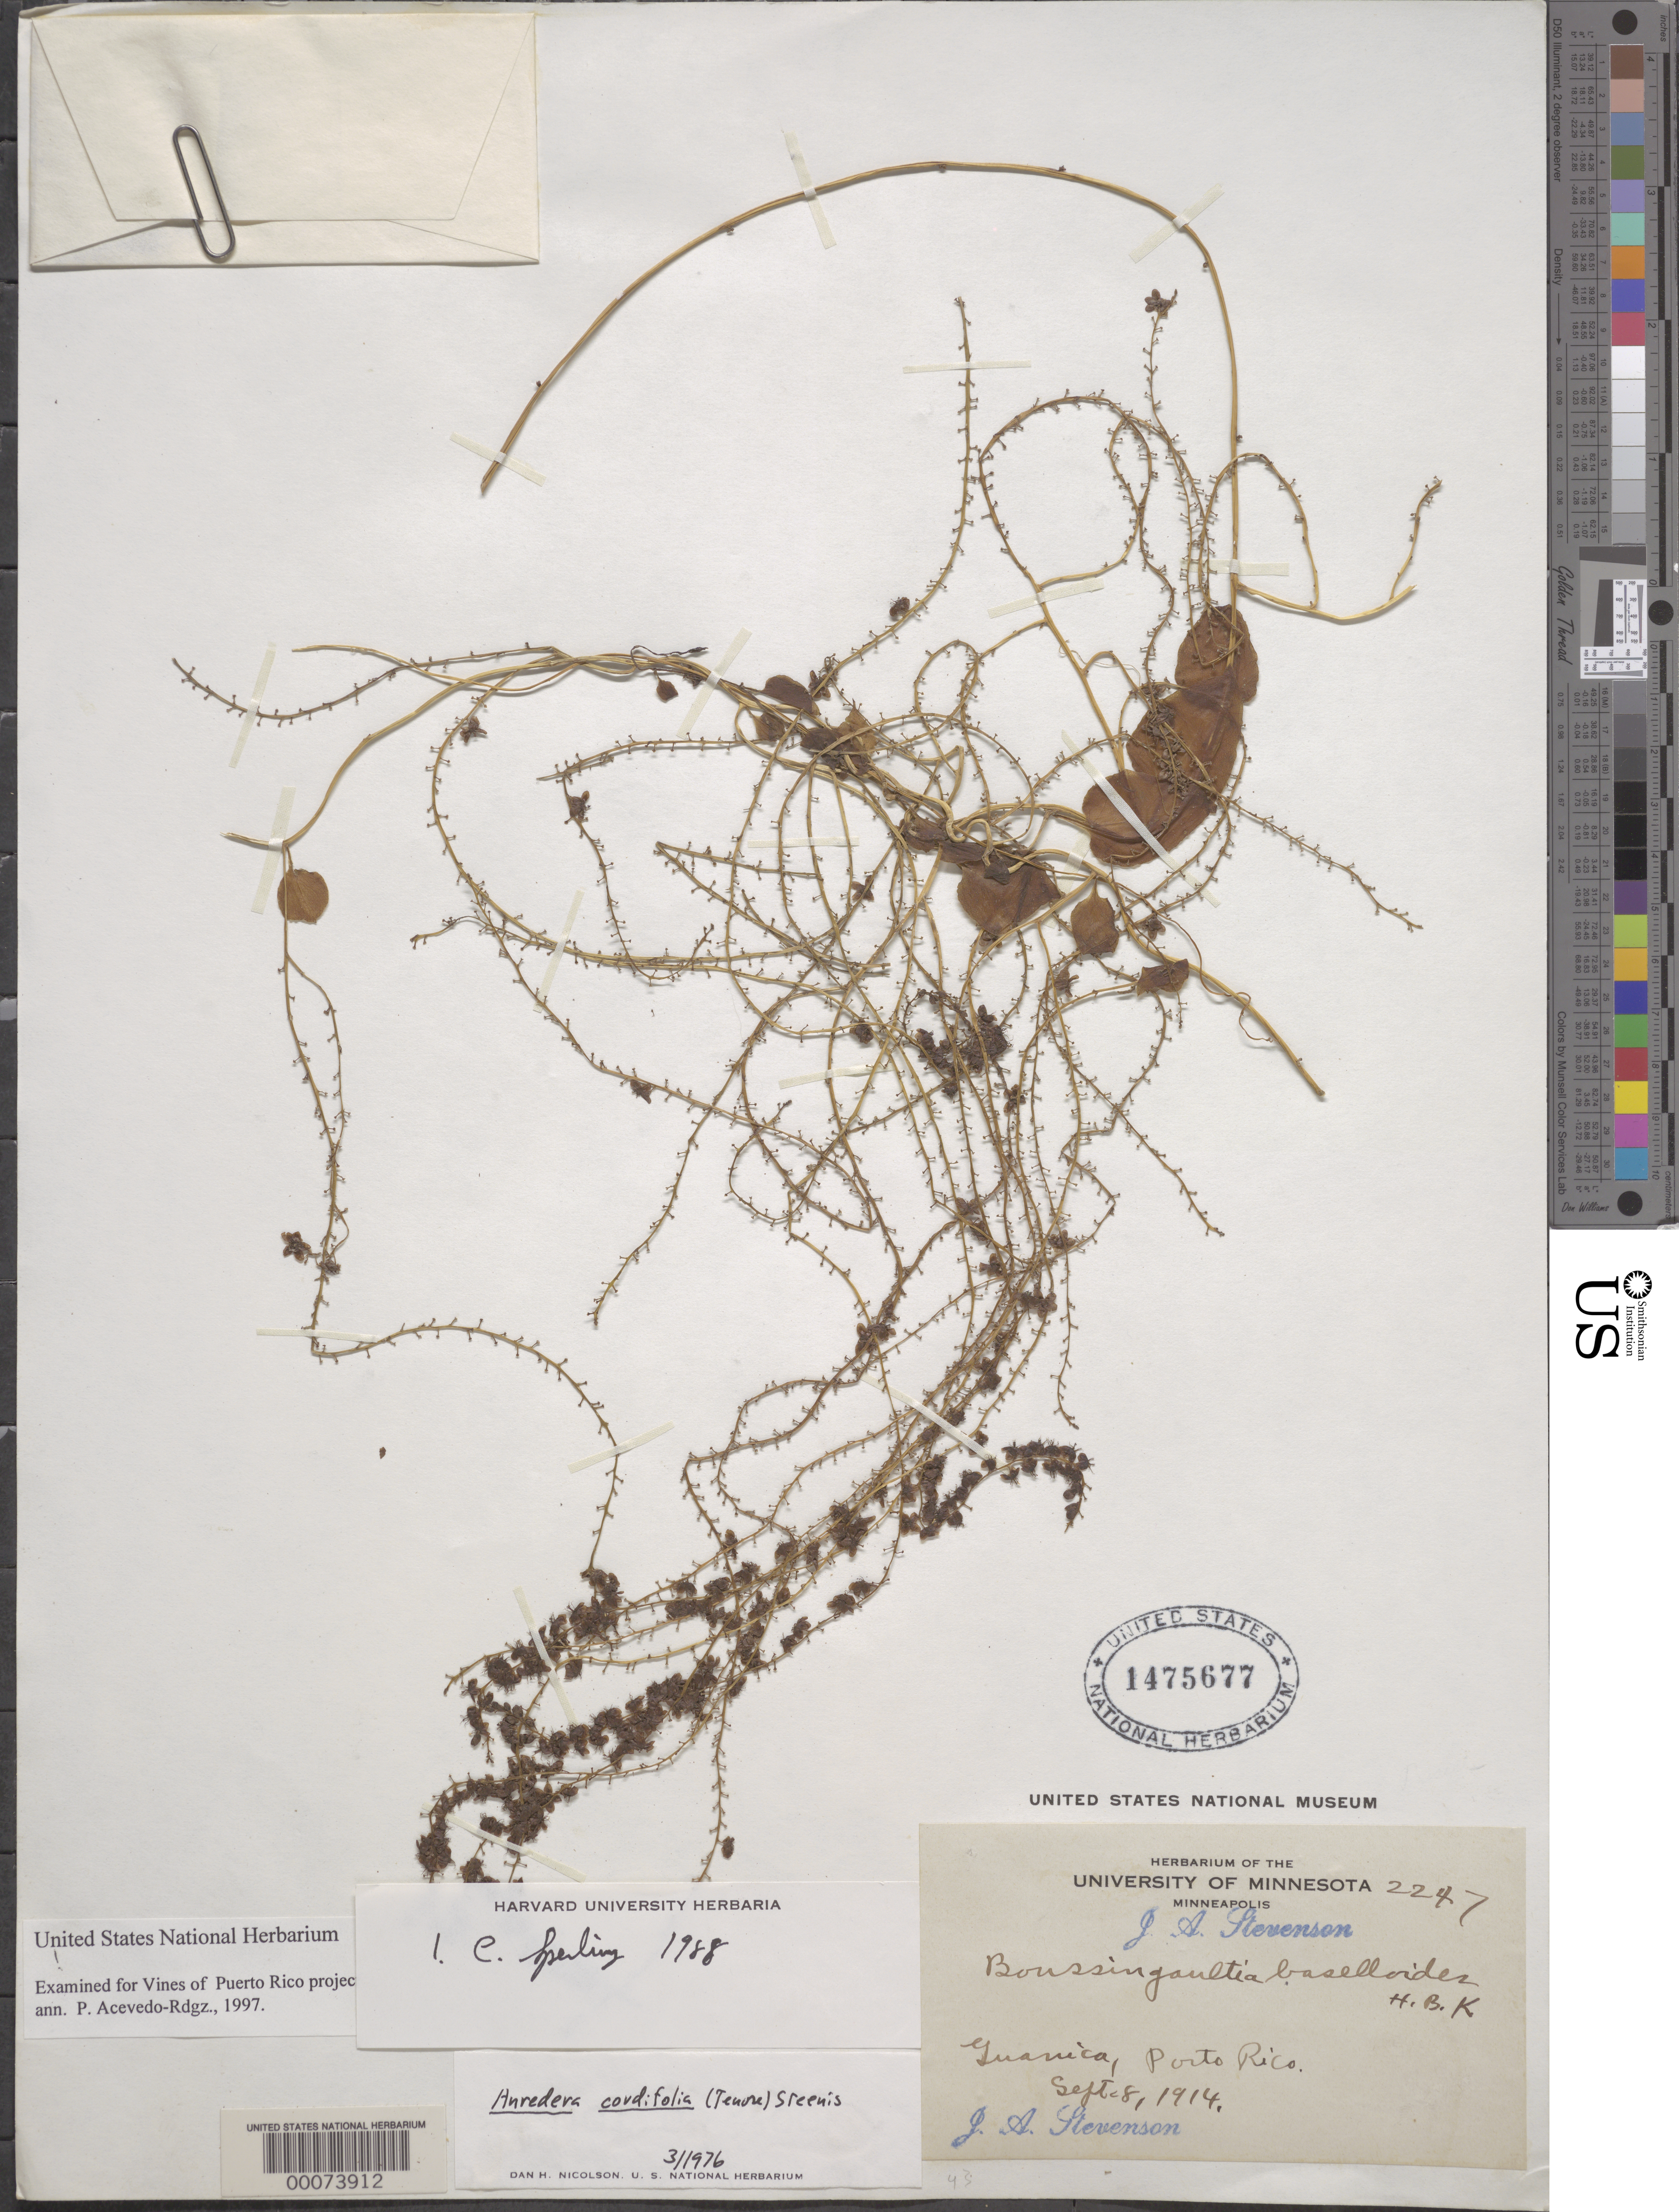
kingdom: Plantae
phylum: Tracheophyta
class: Magnoliopsida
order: Caryophyllales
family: Basellaceae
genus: Anredera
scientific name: Anredera cordifolia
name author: (Ten.) Steenis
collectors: J. Stevenson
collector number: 2247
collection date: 1914-09-08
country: Puerto Rico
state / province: Guánica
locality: Guanica, Porto Rico.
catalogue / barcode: US 1475677